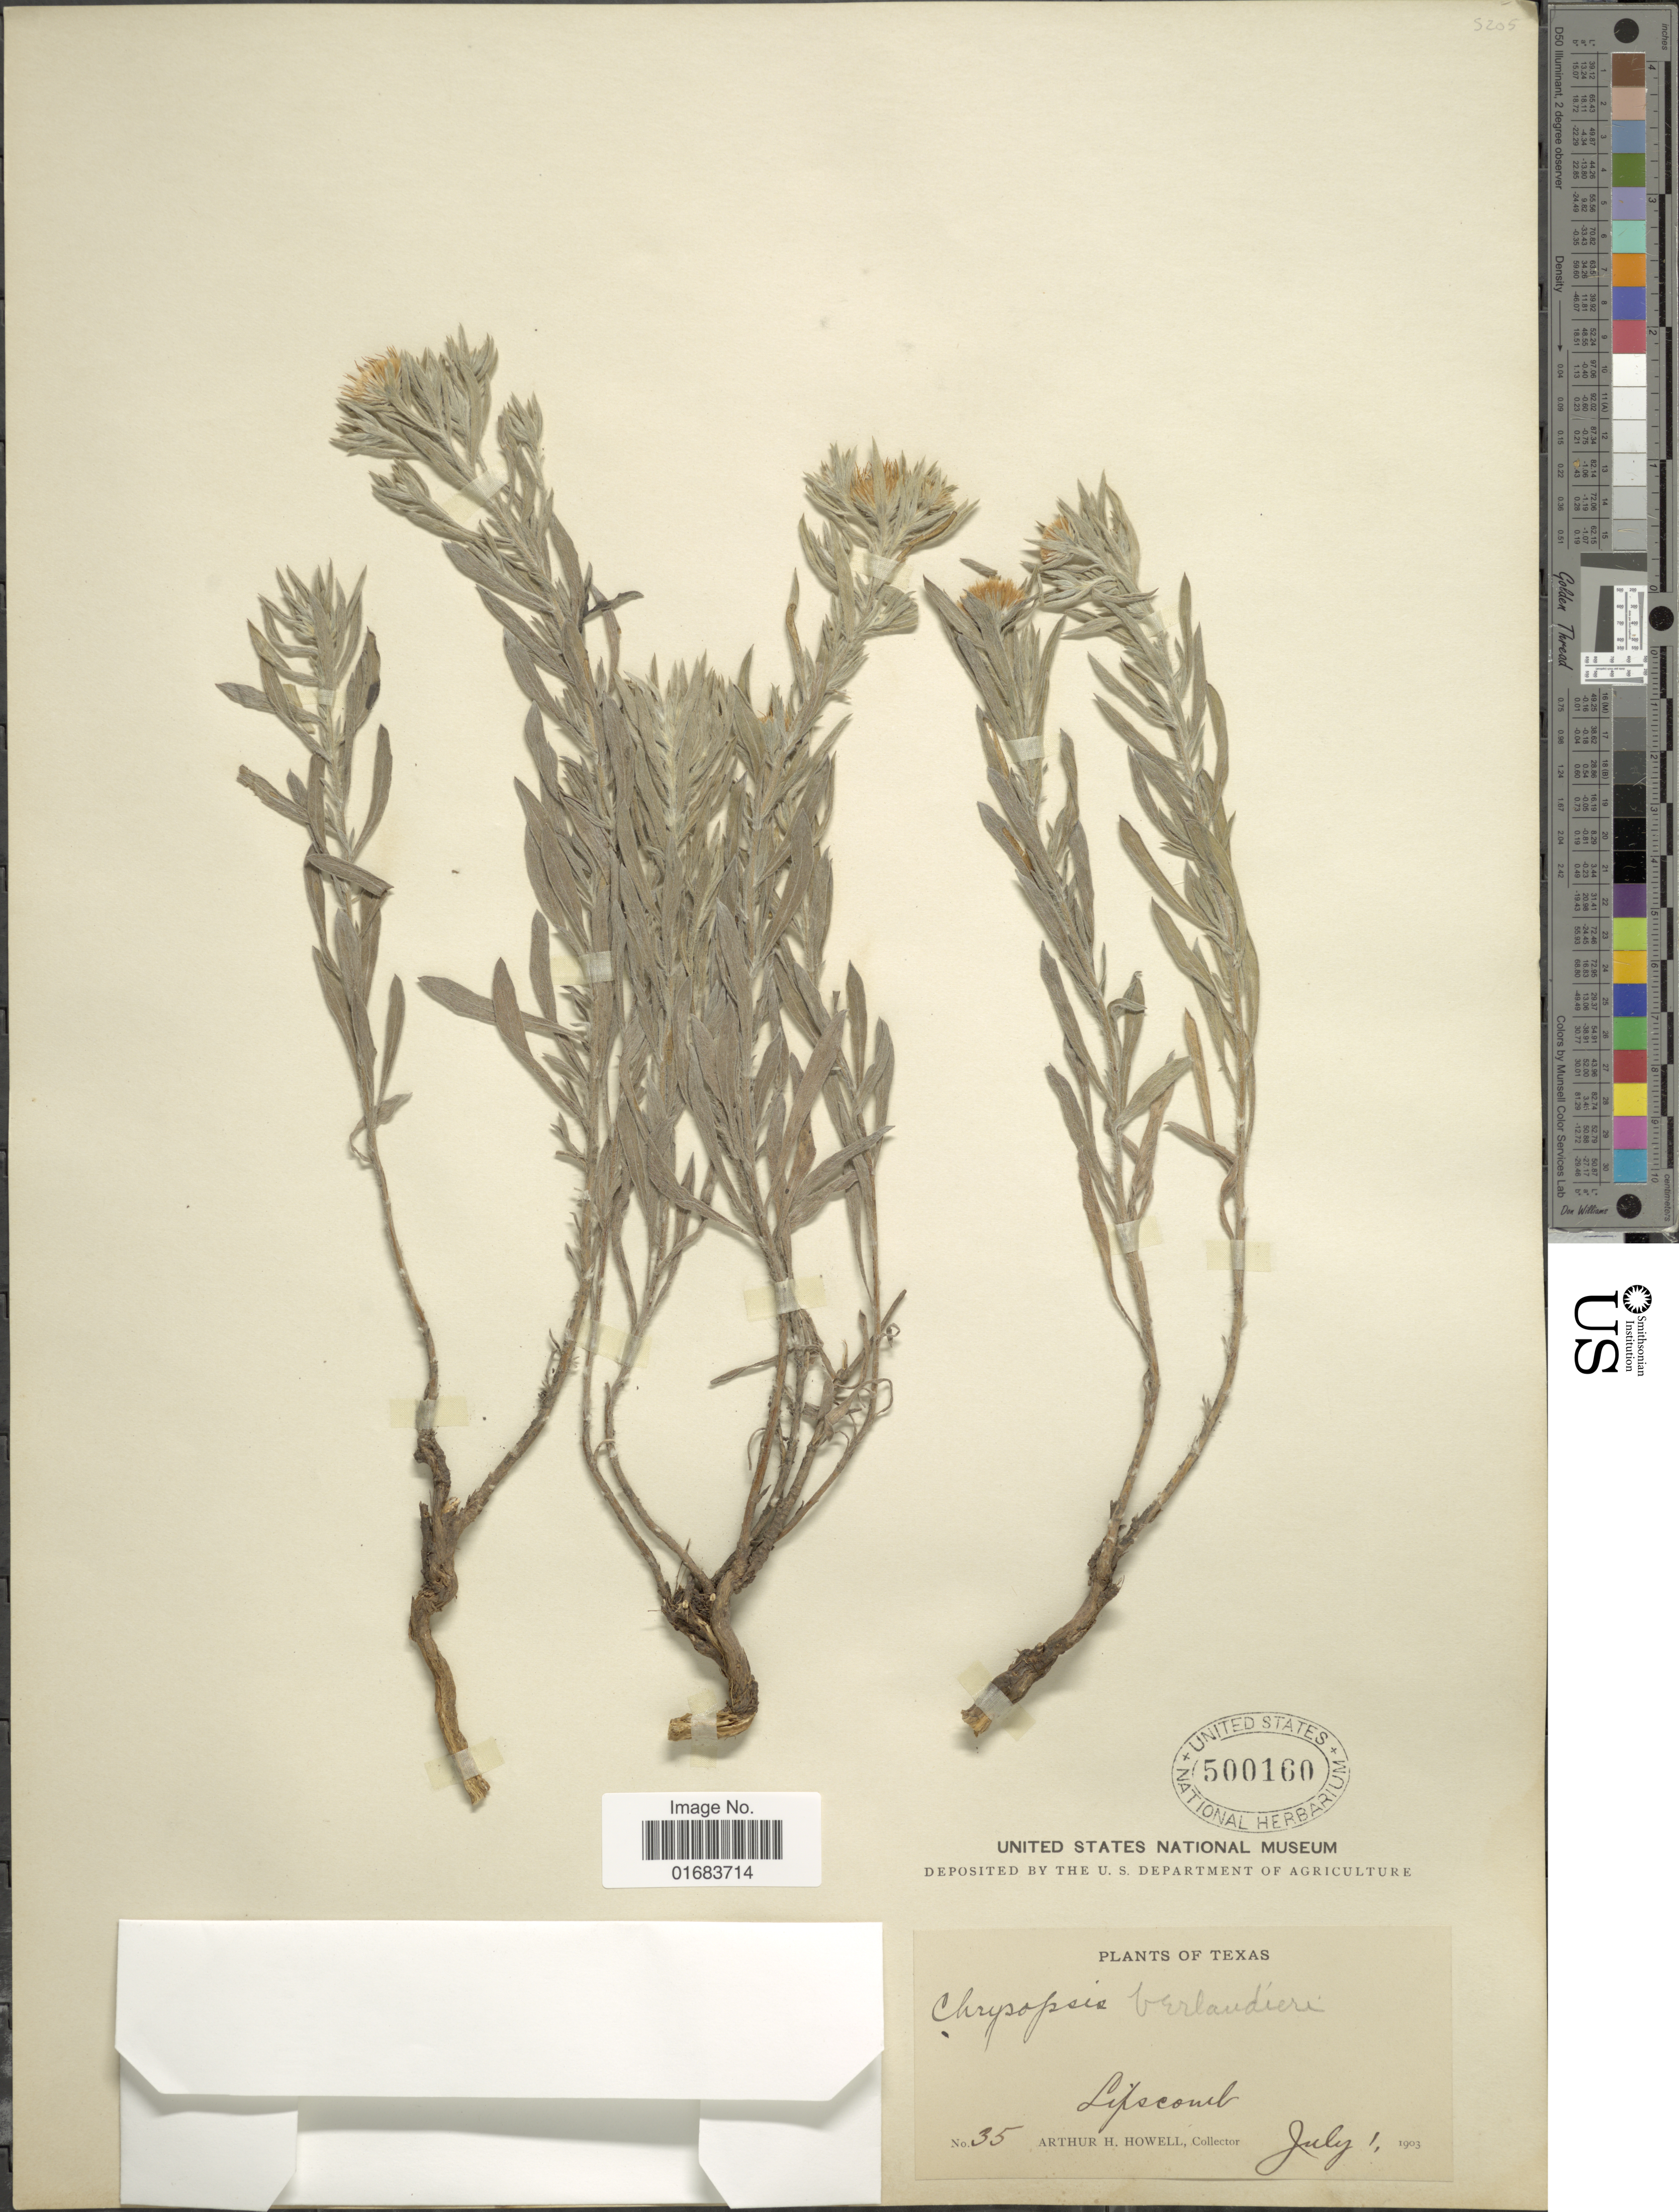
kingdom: Plantae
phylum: Tracheophyta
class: Magnoliopsida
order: Asterales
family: Asteraceae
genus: Chrysopsis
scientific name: Chrysopsis sp.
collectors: A. H. Howell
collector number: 35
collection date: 1903-07-01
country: United States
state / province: Texas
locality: Lipscomb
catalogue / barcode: US 500160